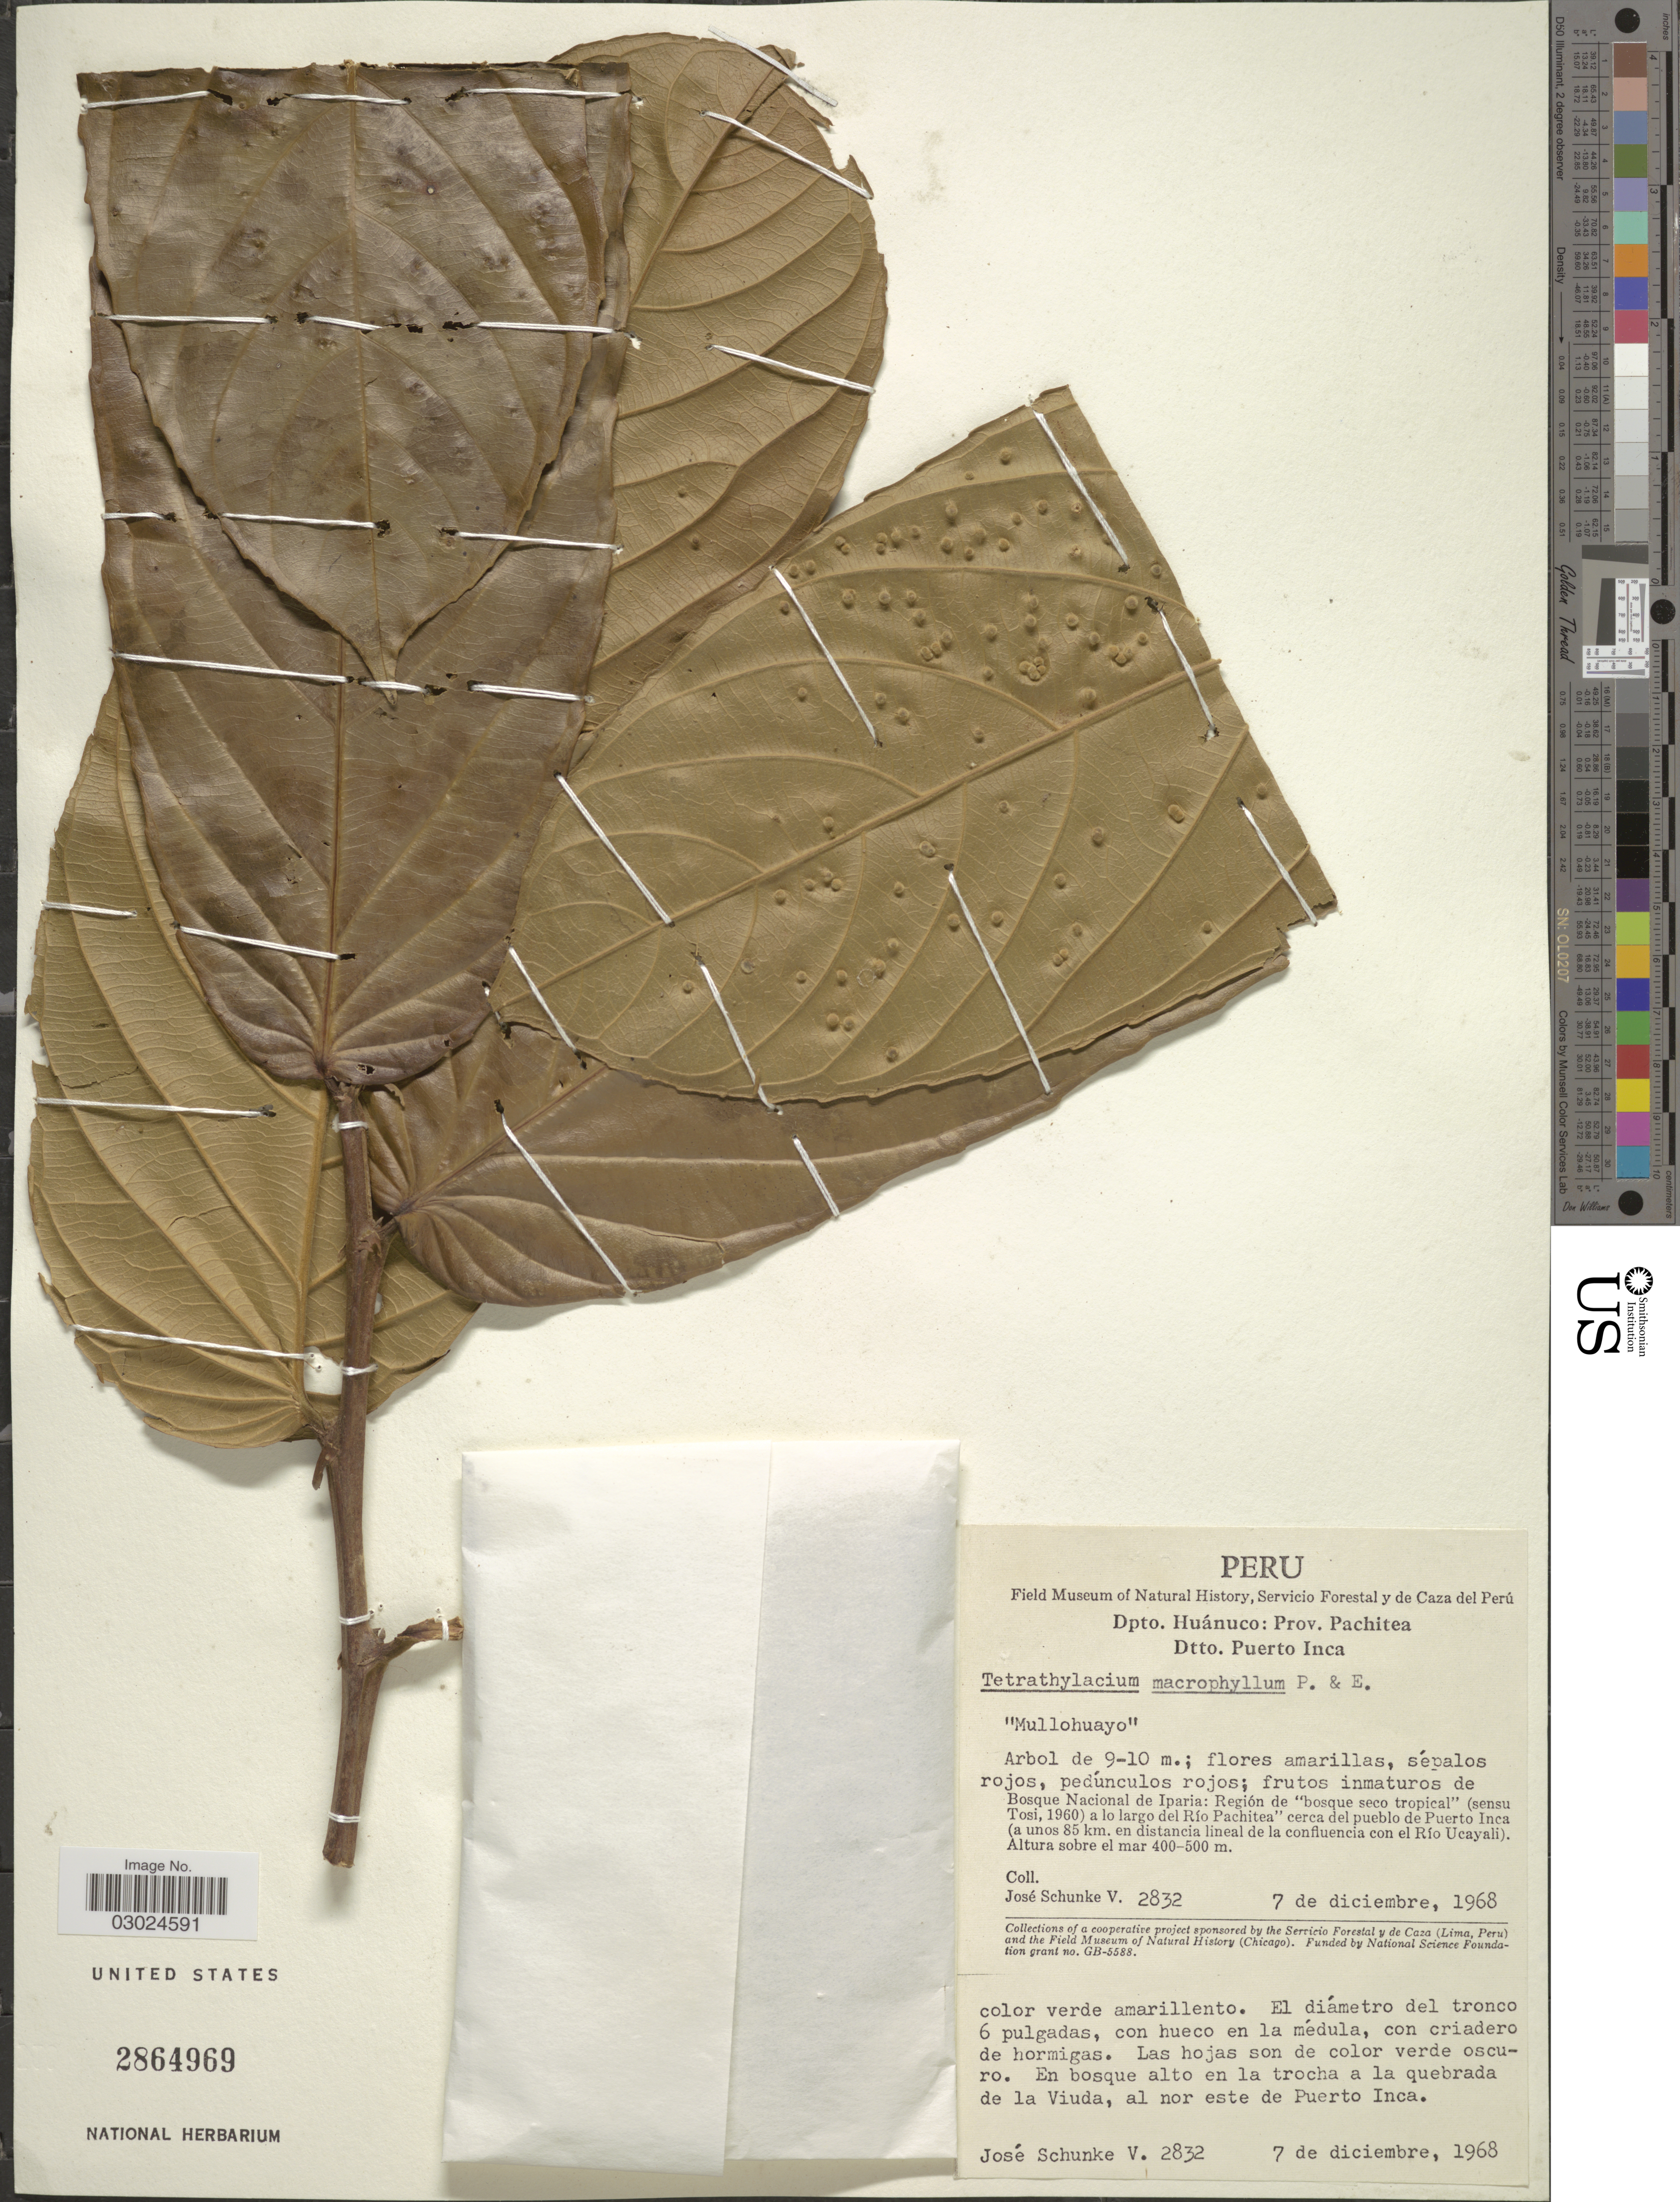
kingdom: Plantae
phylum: Tracheophyta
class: Magnoliopsida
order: Malpighiales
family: Salicaceae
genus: Tetrathylacium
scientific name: Tetrathylacium macrophyllum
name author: Poepp.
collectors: J. Schunke Vigo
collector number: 2832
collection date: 1968-12-07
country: Peru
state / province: Huánuco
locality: Dpto. Huánuco: Prov. Pachitea. Dtto. Puerto Inca. Bosque Nacional de Iparia: Región de "bosque seco tropical" a lo largo del Río Pachitea cerca del pueblo de Puerto Inca (a unos 85 km. en distancia lineal de la confluencia con el Río Ucayali). En bosque alto en la trocha a la quebrada de la Viuda, al nor este de Puerto Inca.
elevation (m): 400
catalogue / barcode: US 2864969